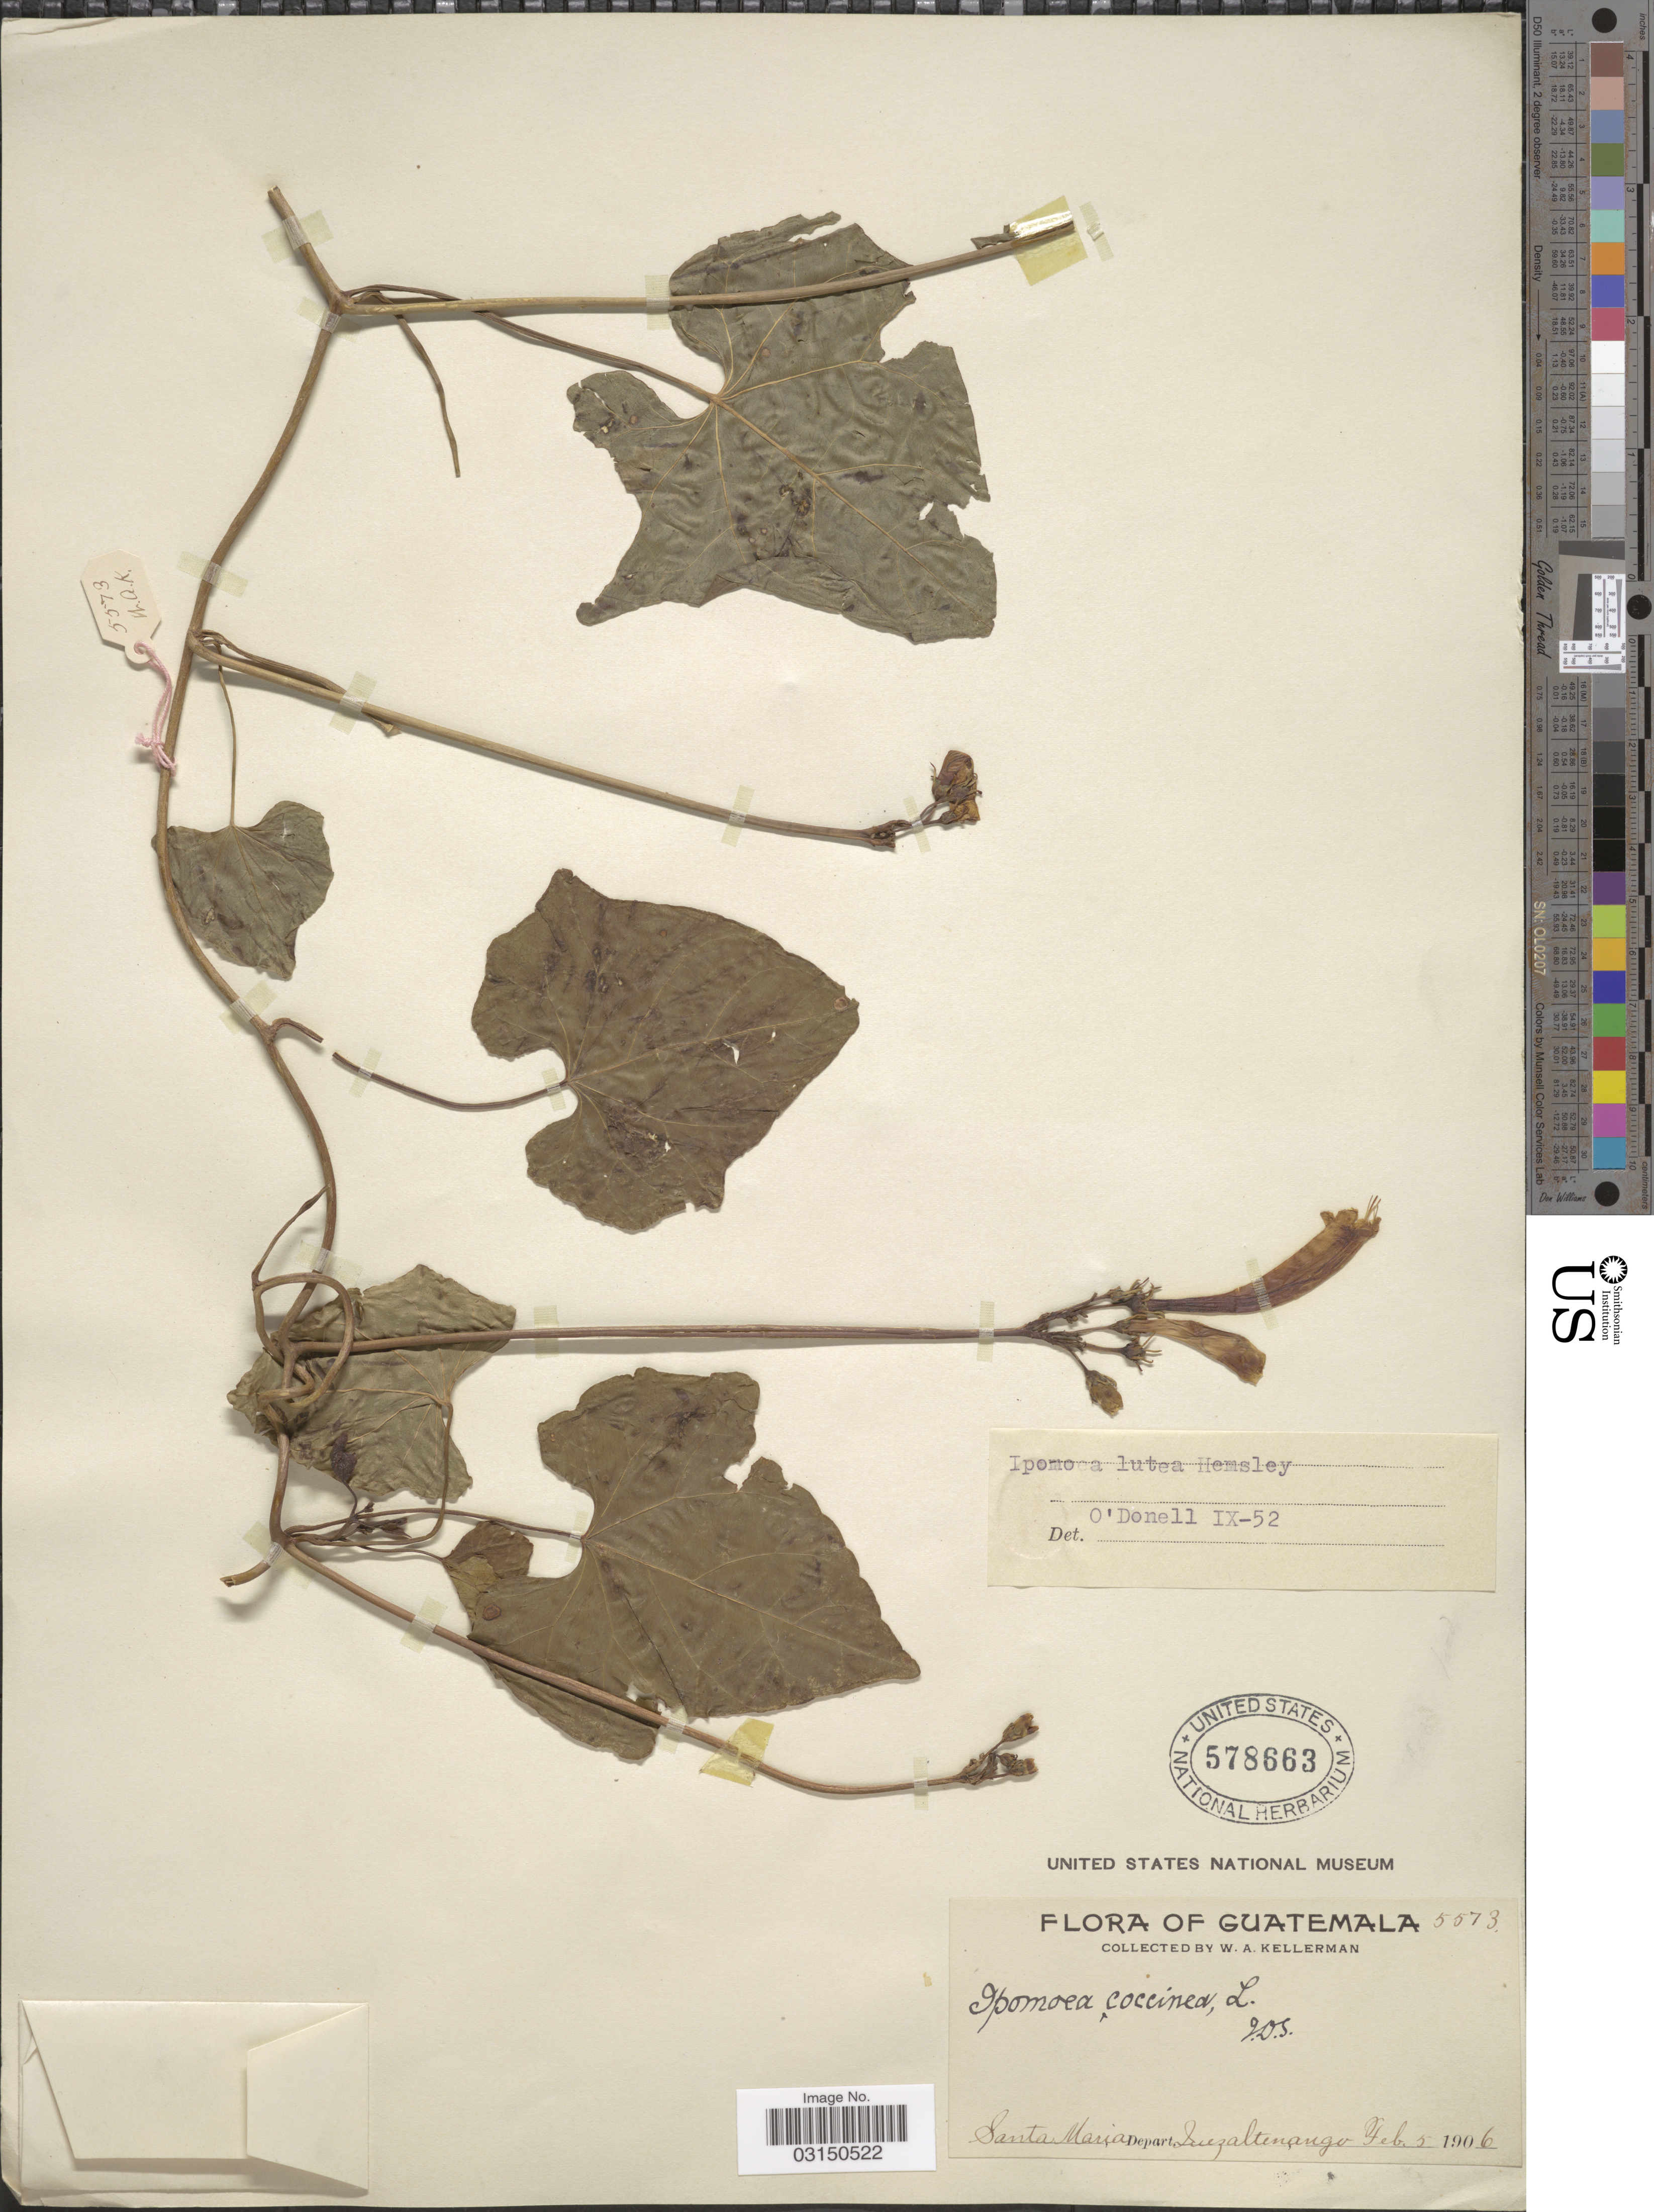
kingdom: Plantae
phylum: Tracheophyta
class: Magnoliopsida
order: Solanales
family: Convolvulaceae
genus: Ipomoea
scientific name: Ipomoea lutea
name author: Hemsl.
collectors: W. Kellerman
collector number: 5573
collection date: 1906-02-05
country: Guatemala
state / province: Quetzaltenango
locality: Santa Maria Depart. Quezaltenango.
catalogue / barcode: US 578663